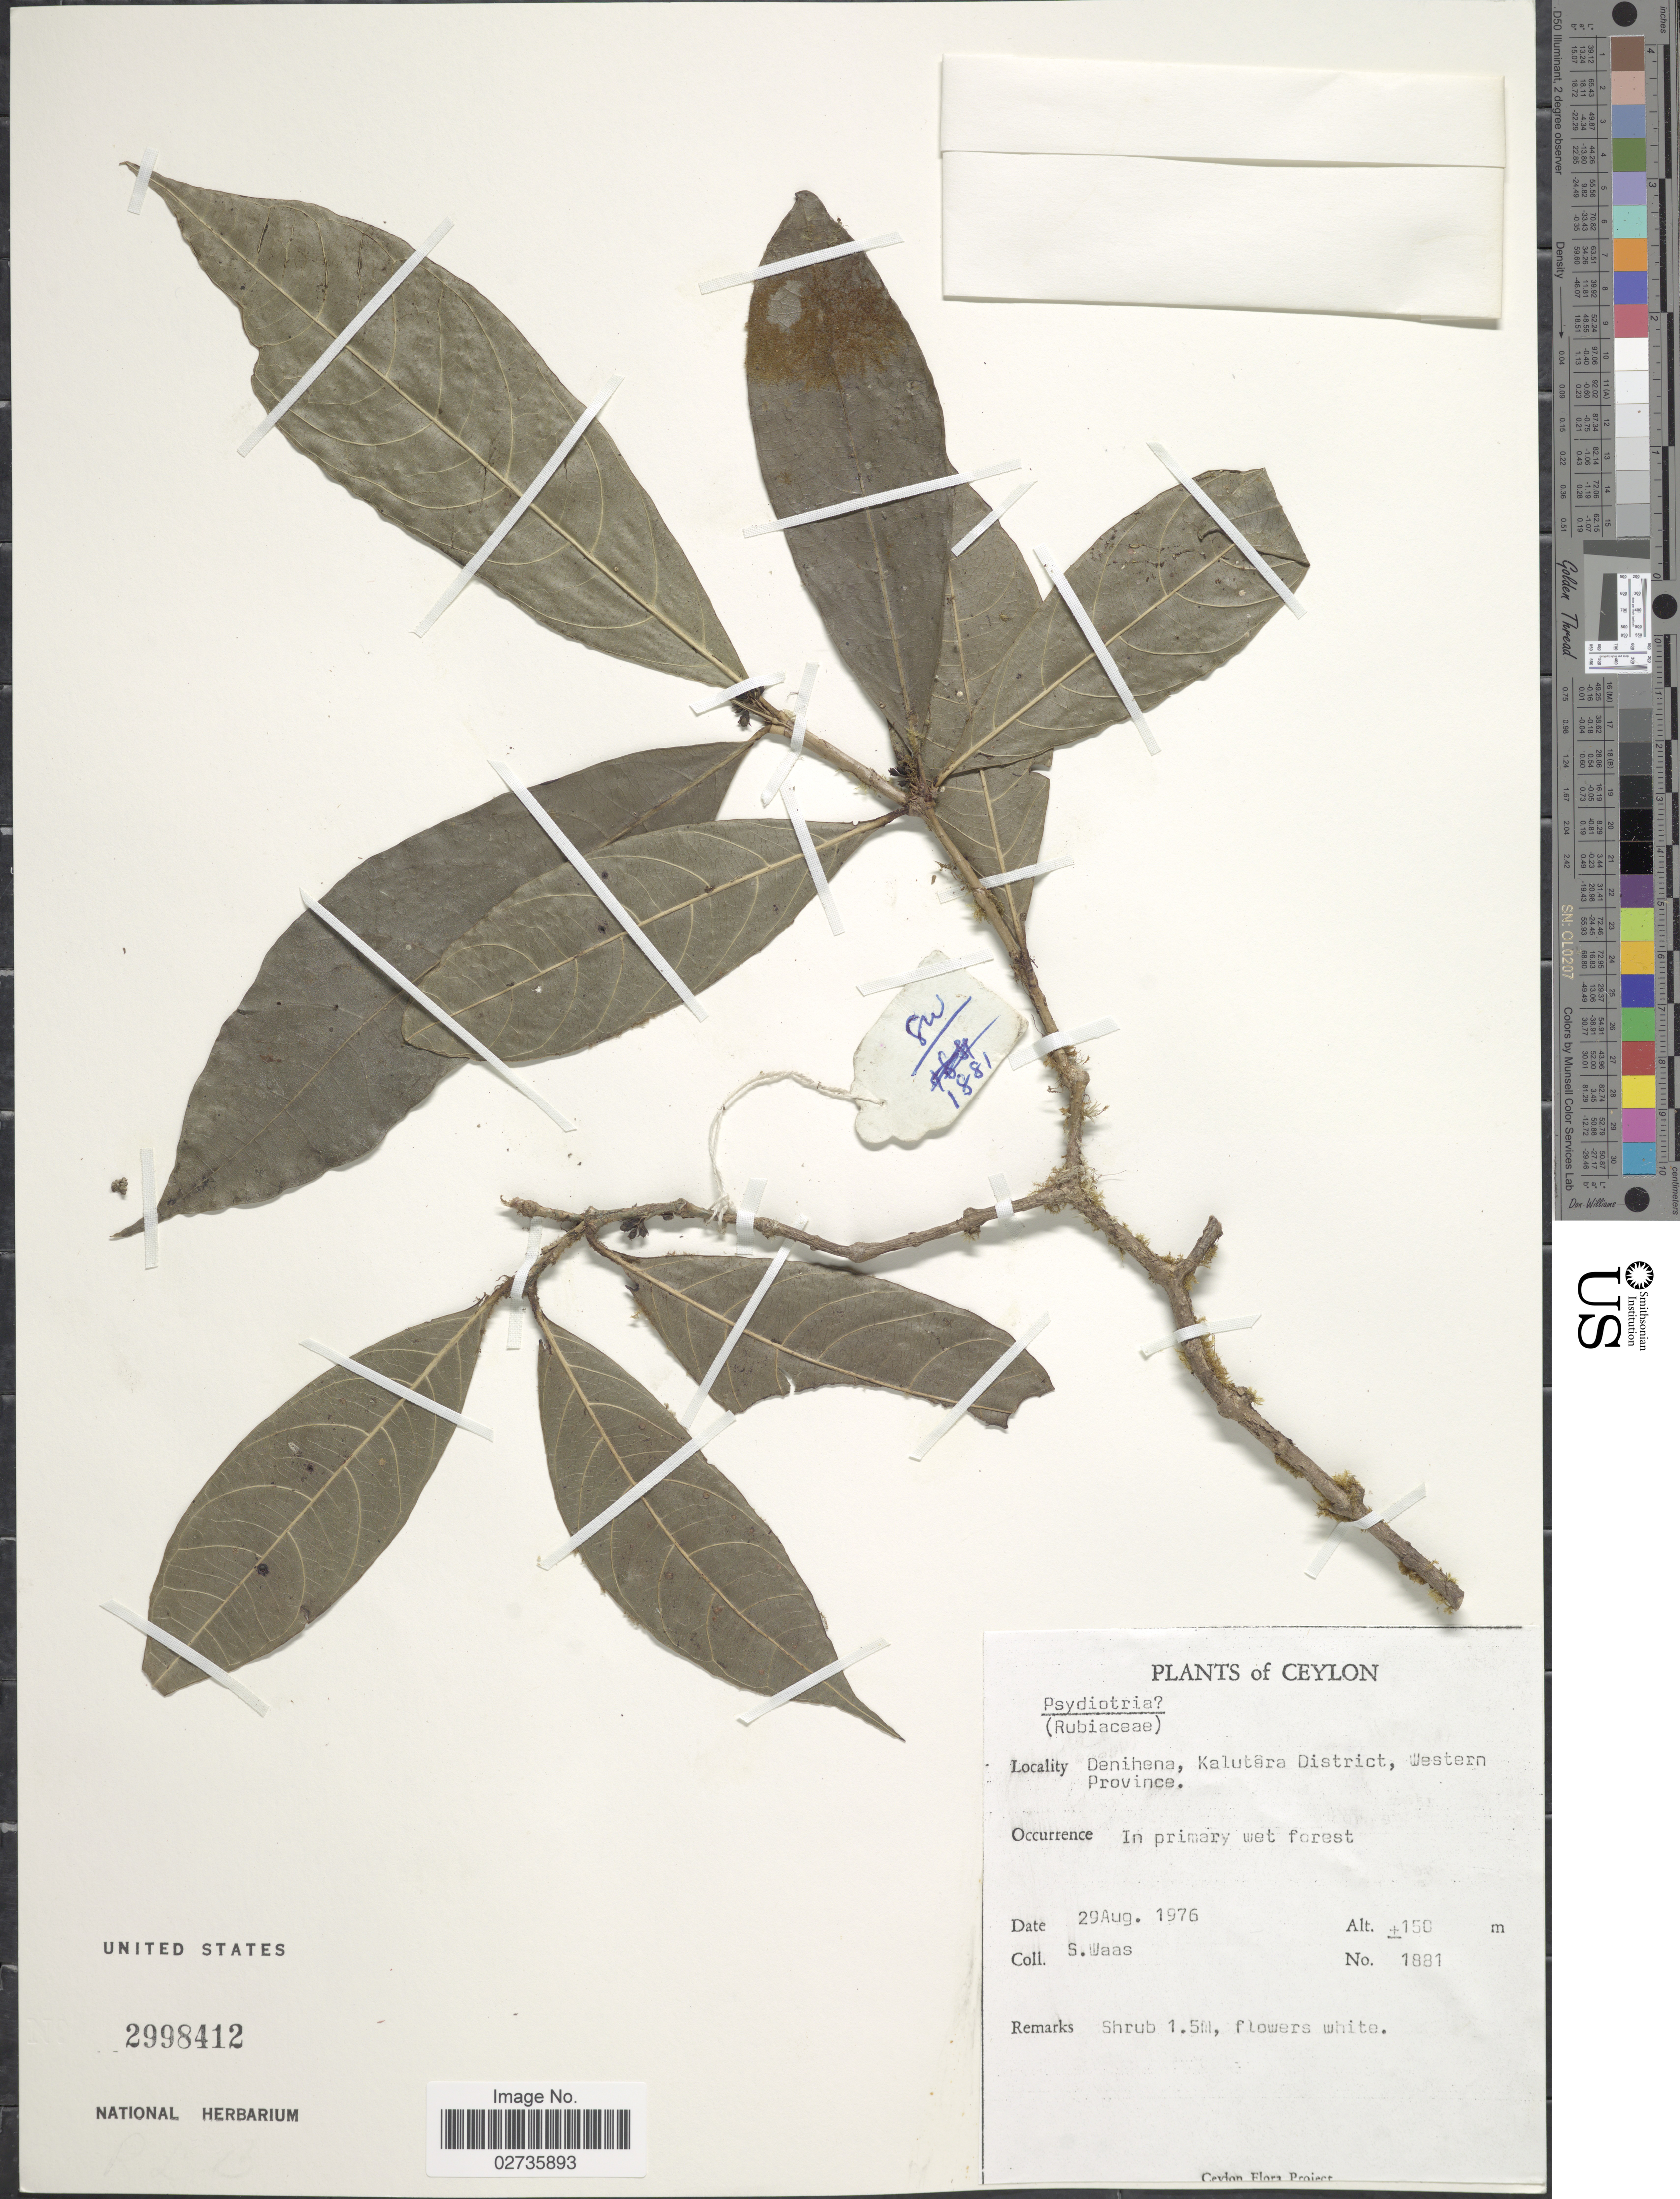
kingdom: Plantae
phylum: Tracheophyta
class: Magnoliopsida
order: Gentianales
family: Rubiaceae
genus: Psychotria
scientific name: Psychotria sp.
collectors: S. Waas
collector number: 1881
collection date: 1976-08-29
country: Sri Lanka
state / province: Western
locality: Ceylon, Denihena, Kalutara District, In primary wet forest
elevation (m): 150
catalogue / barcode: US 2998412